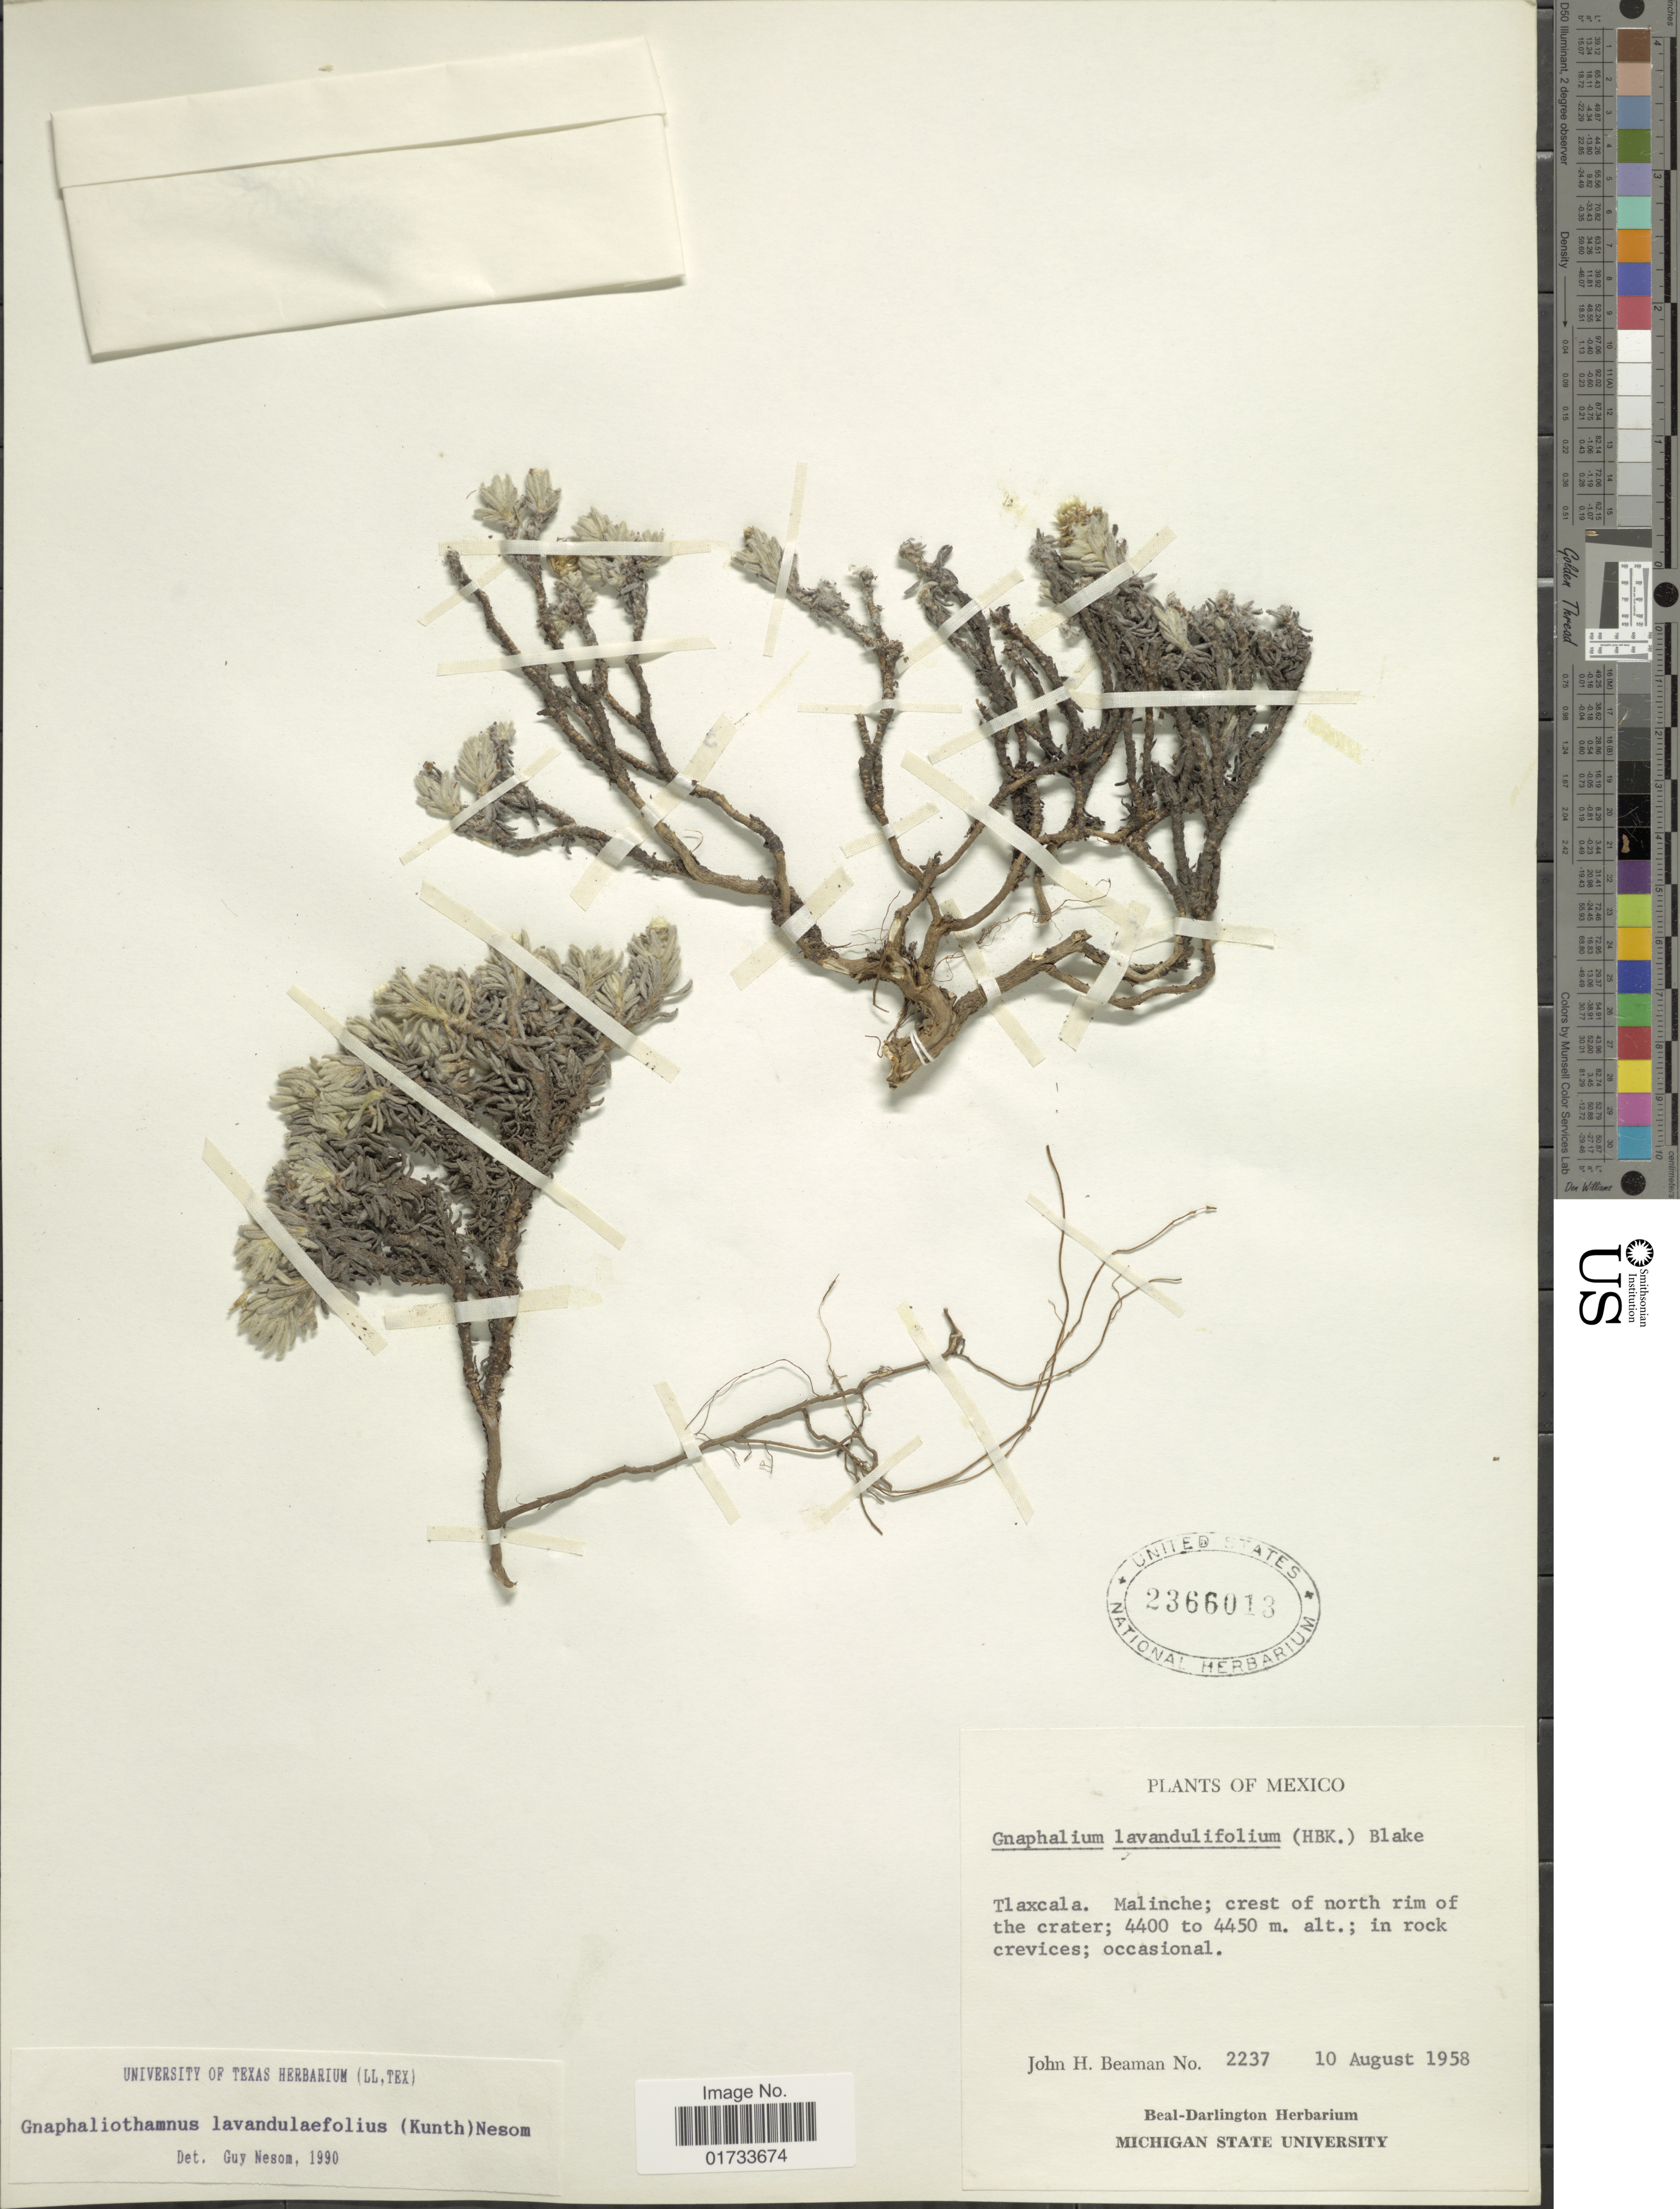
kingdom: Plantae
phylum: Tracheophyta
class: Magnoliopsida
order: Asterales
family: Asteraceae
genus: Chionolaena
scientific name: Chionolaena lavandulifolia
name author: (Kunth) Benth. & Hook.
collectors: J. H. Beaman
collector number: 2237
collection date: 1958-08-10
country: Mexico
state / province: Tlaxcala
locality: Malinche; crest of north rim of the crater, in rock crevices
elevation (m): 4400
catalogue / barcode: US 2366013